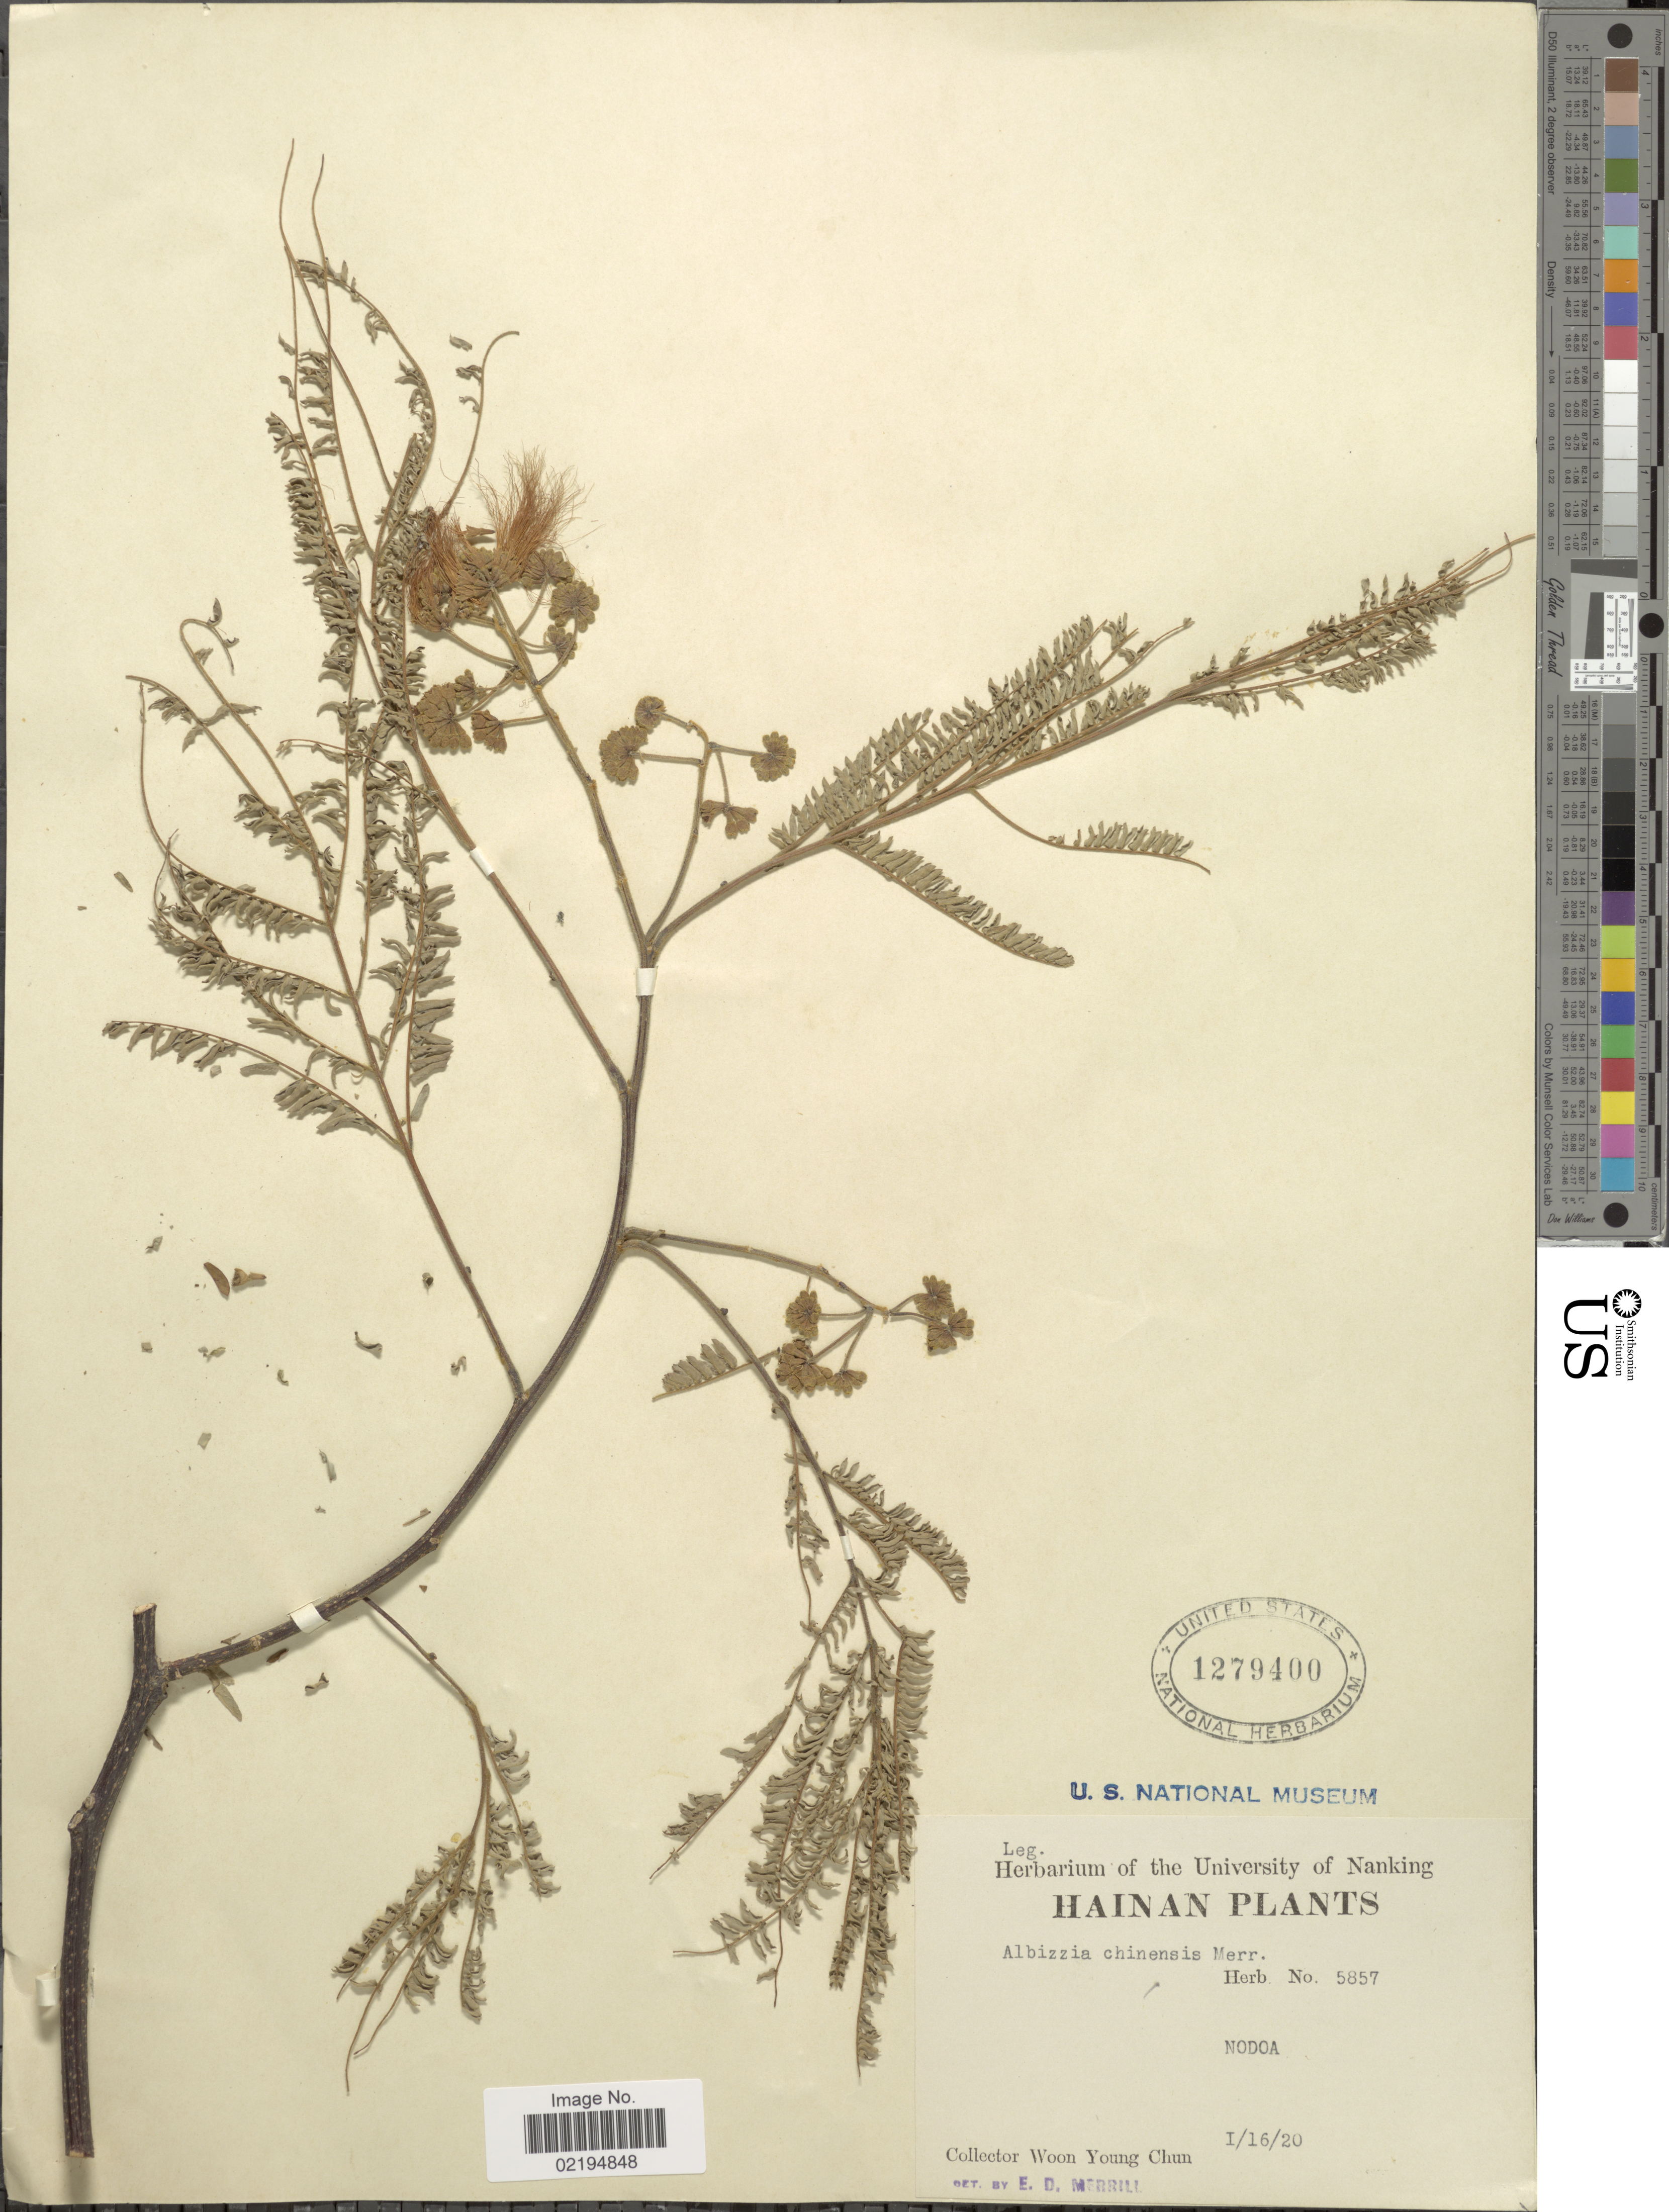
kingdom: Plantae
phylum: Tracheophyta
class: Magnoliopsida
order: Fabales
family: Fabaceae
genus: Albizia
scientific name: Albizia chinensis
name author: (Osbeck) Merr.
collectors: W. Y. Chun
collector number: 5857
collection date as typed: Transcribed d/m/y: 16/1/20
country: China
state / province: Hainan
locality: Nodoa.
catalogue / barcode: US 1279400